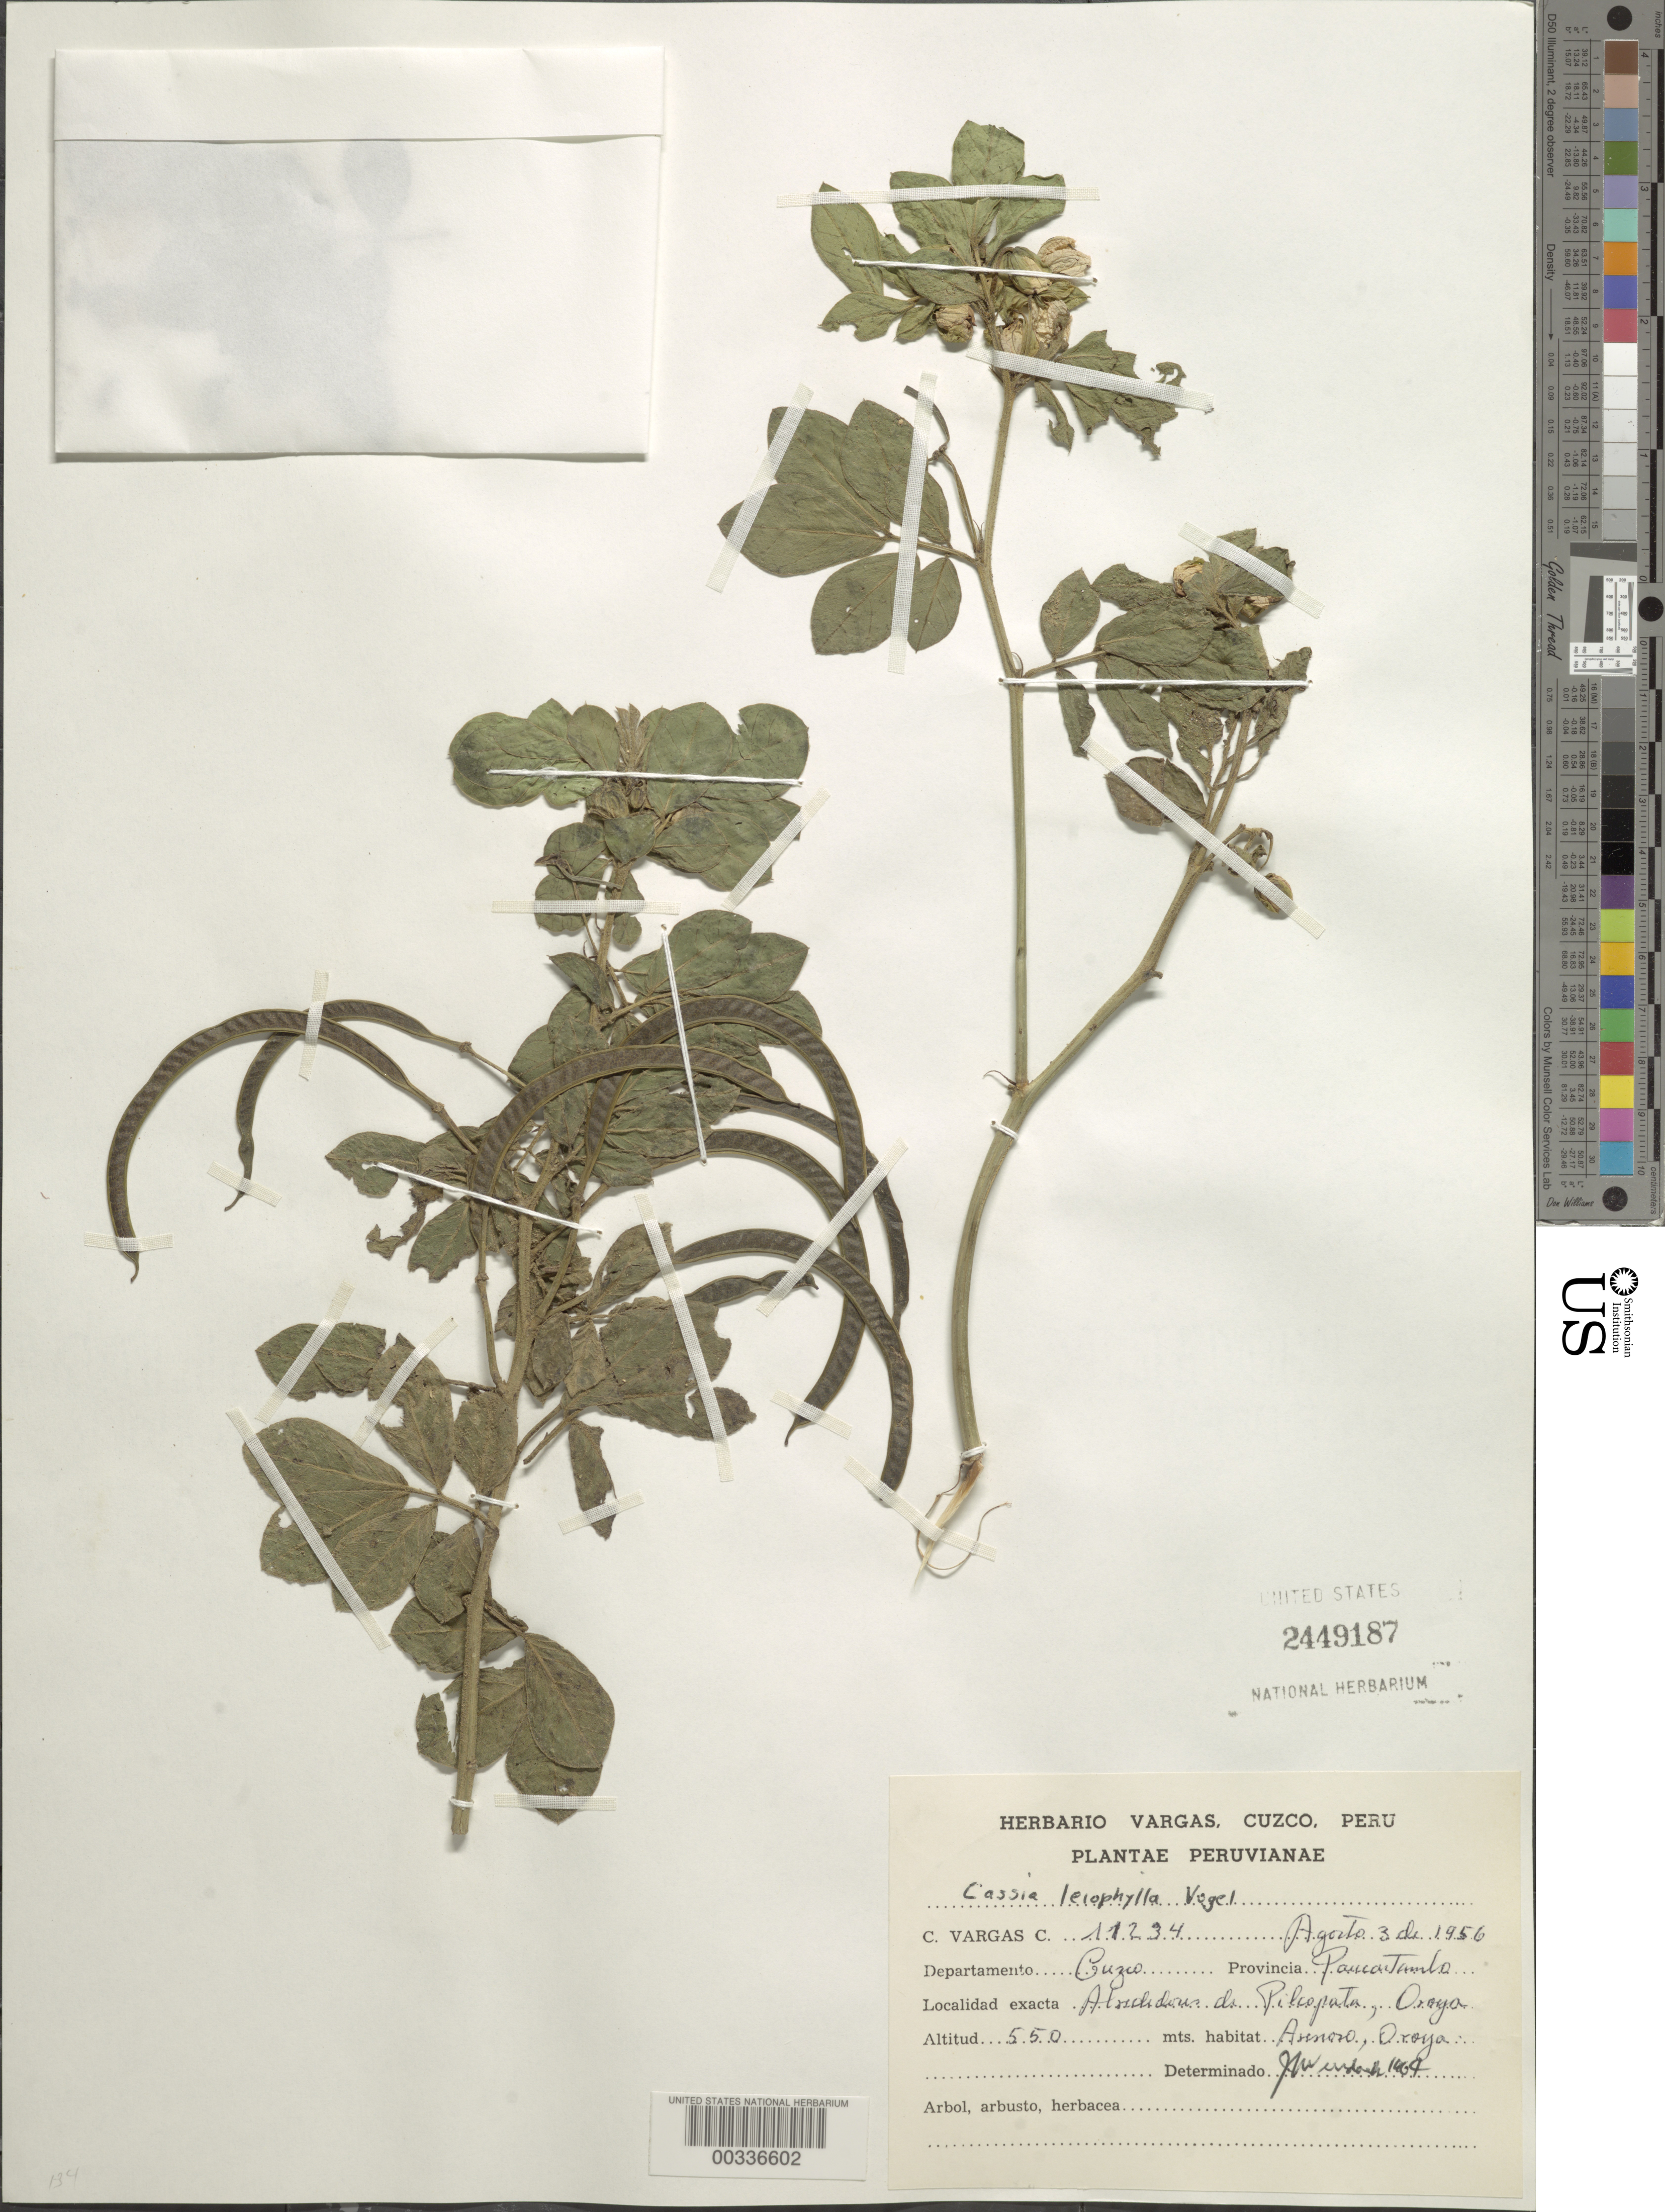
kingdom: Plantae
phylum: Tracheophyta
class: Magnoliopsida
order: Fabales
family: Fabaceae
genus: Senna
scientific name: Senna leiophylla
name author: (Vogel) H.S. Irwin & Barneby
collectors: C. Vargas Calderón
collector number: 11234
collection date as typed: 03 Aug 1956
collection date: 1956-08-03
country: Peru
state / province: Cusco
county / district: Paucartambo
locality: vicinity of Pilcopata, Oroyo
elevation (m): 550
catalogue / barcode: US 2449187